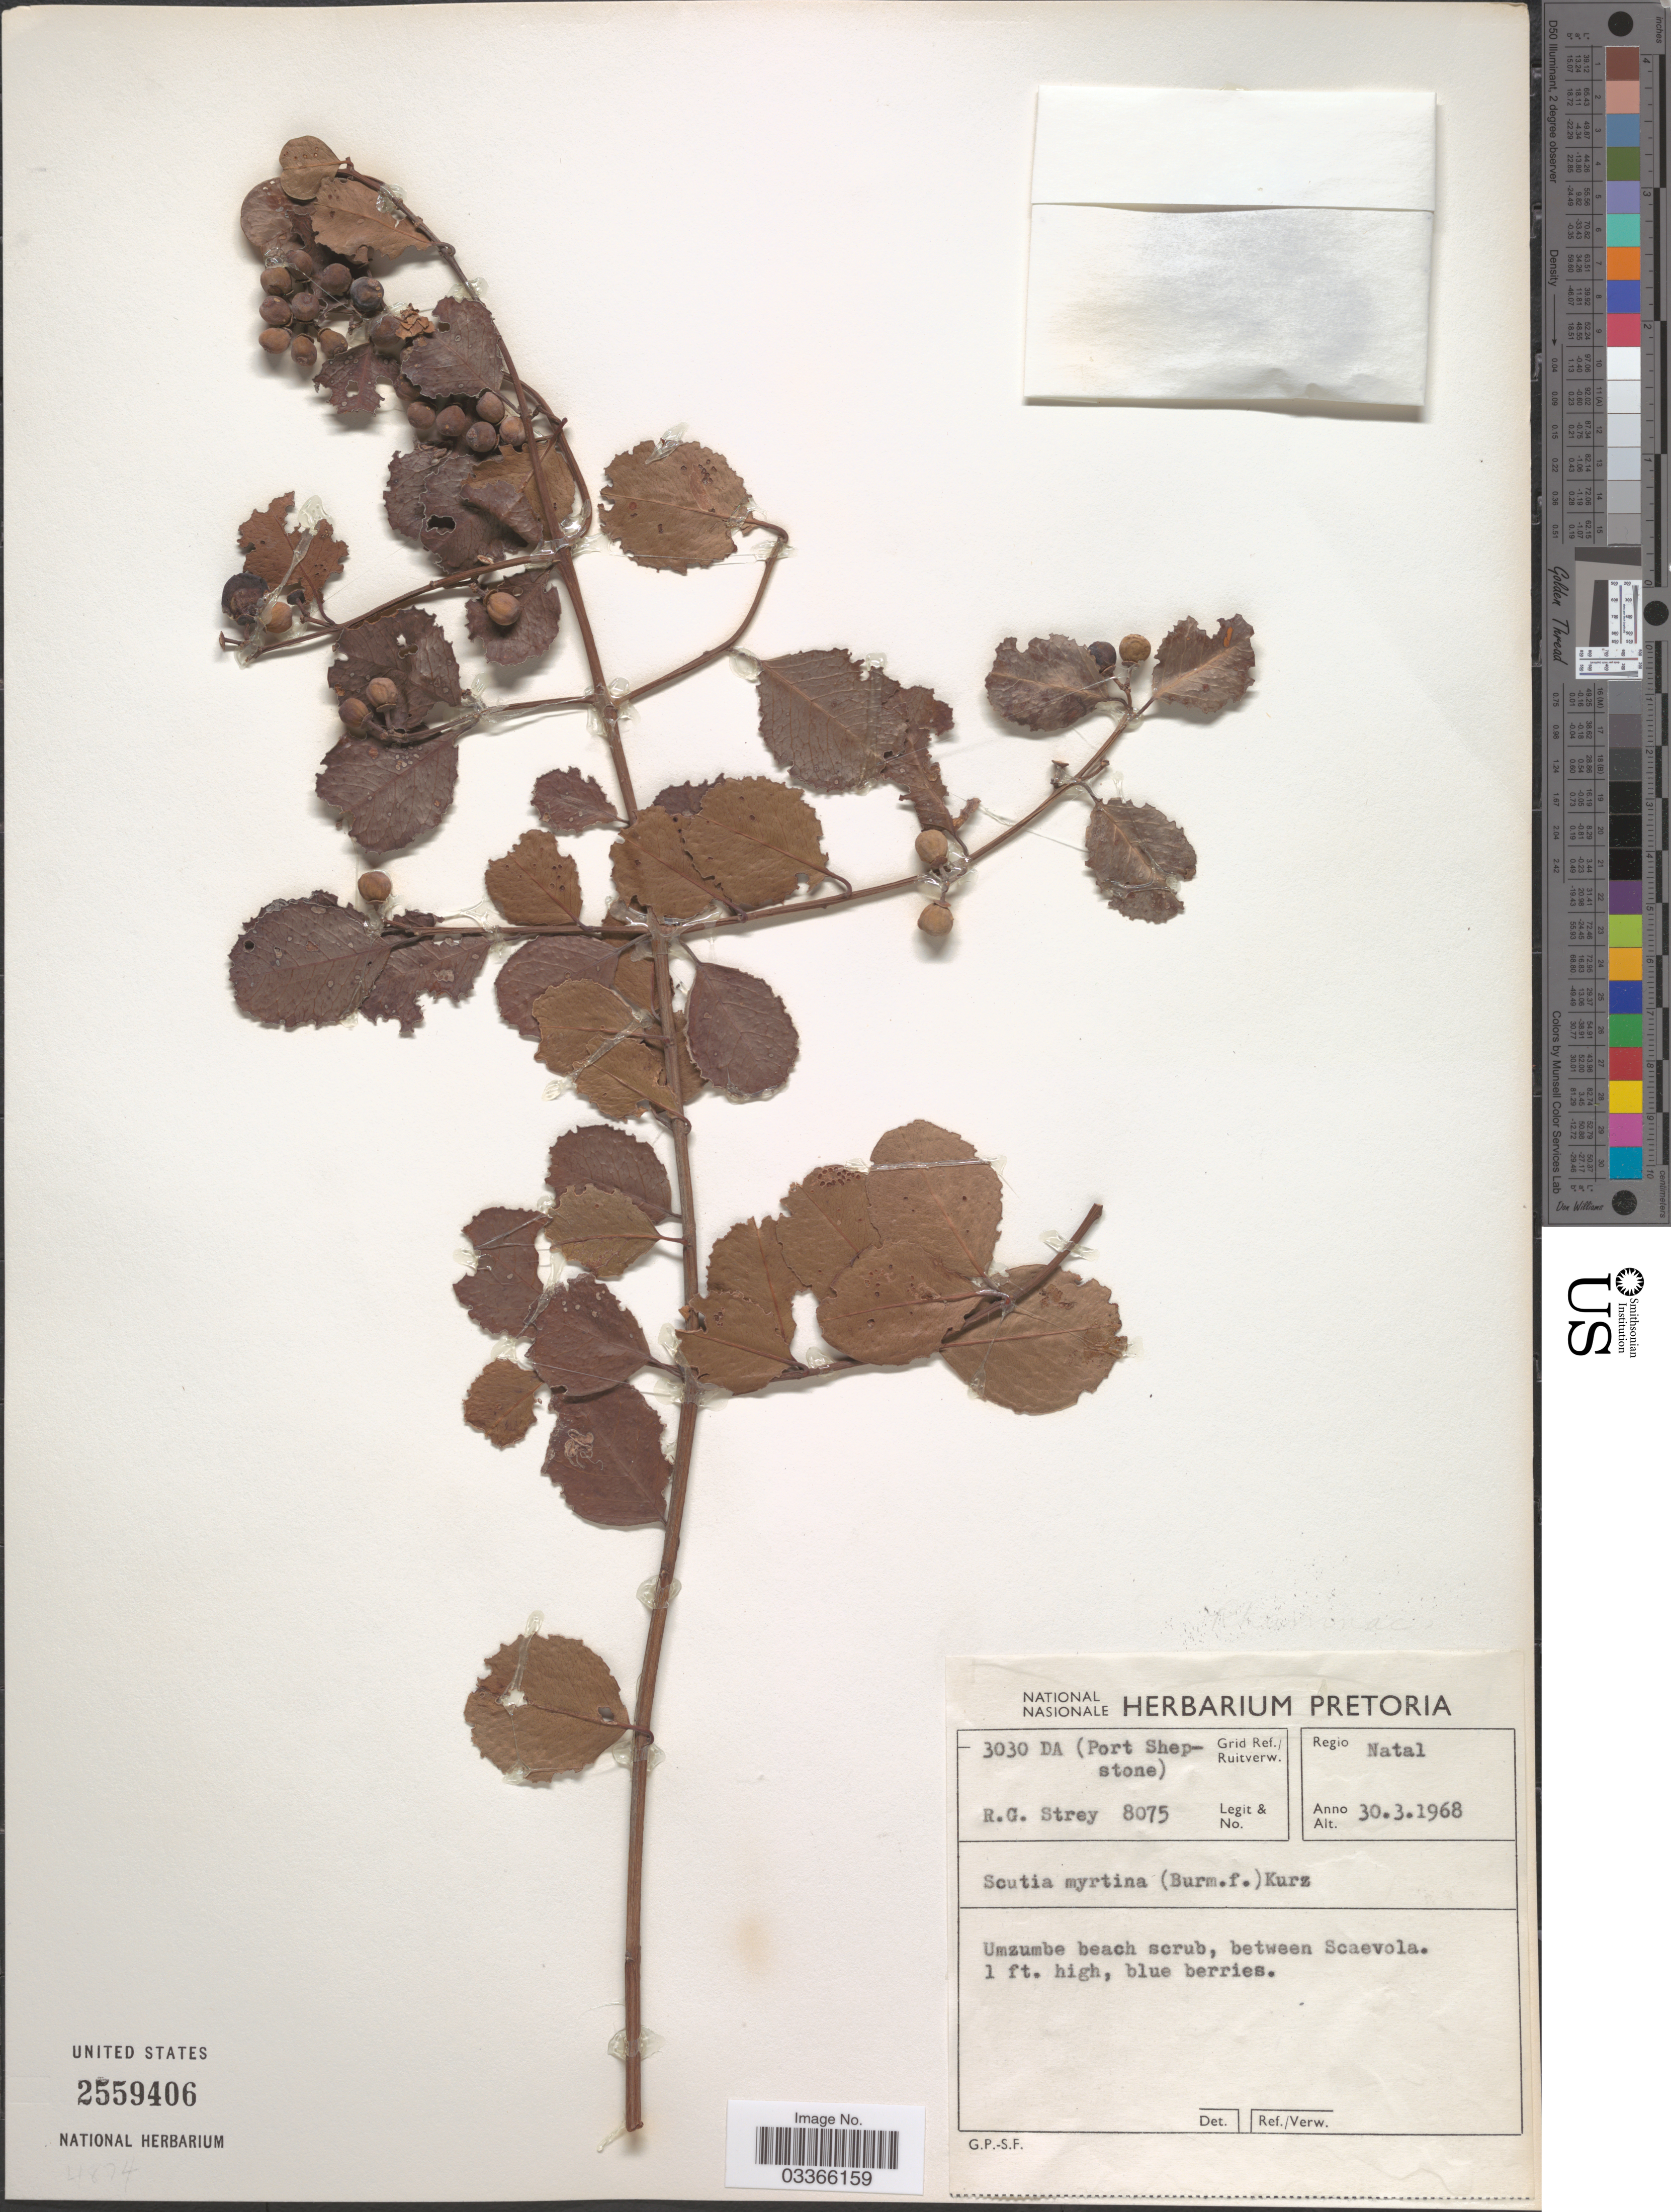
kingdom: Plantae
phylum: Tracheophyta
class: Magnoliopsida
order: Rosales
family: Rhamnaceae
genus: Scutia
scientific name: Scutia myrtina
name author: (Burm. f.) Kurz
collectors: R. G. Strey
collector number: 8075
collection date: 1968-03-30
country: South Africa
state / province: KwaZulu-Natal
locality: Grid Ref./Ruitverw. 3030 DA (Port Shepstone). Regio Natal. Umzumbe beach scrub, between Scaevola.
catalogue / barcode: US 2559406